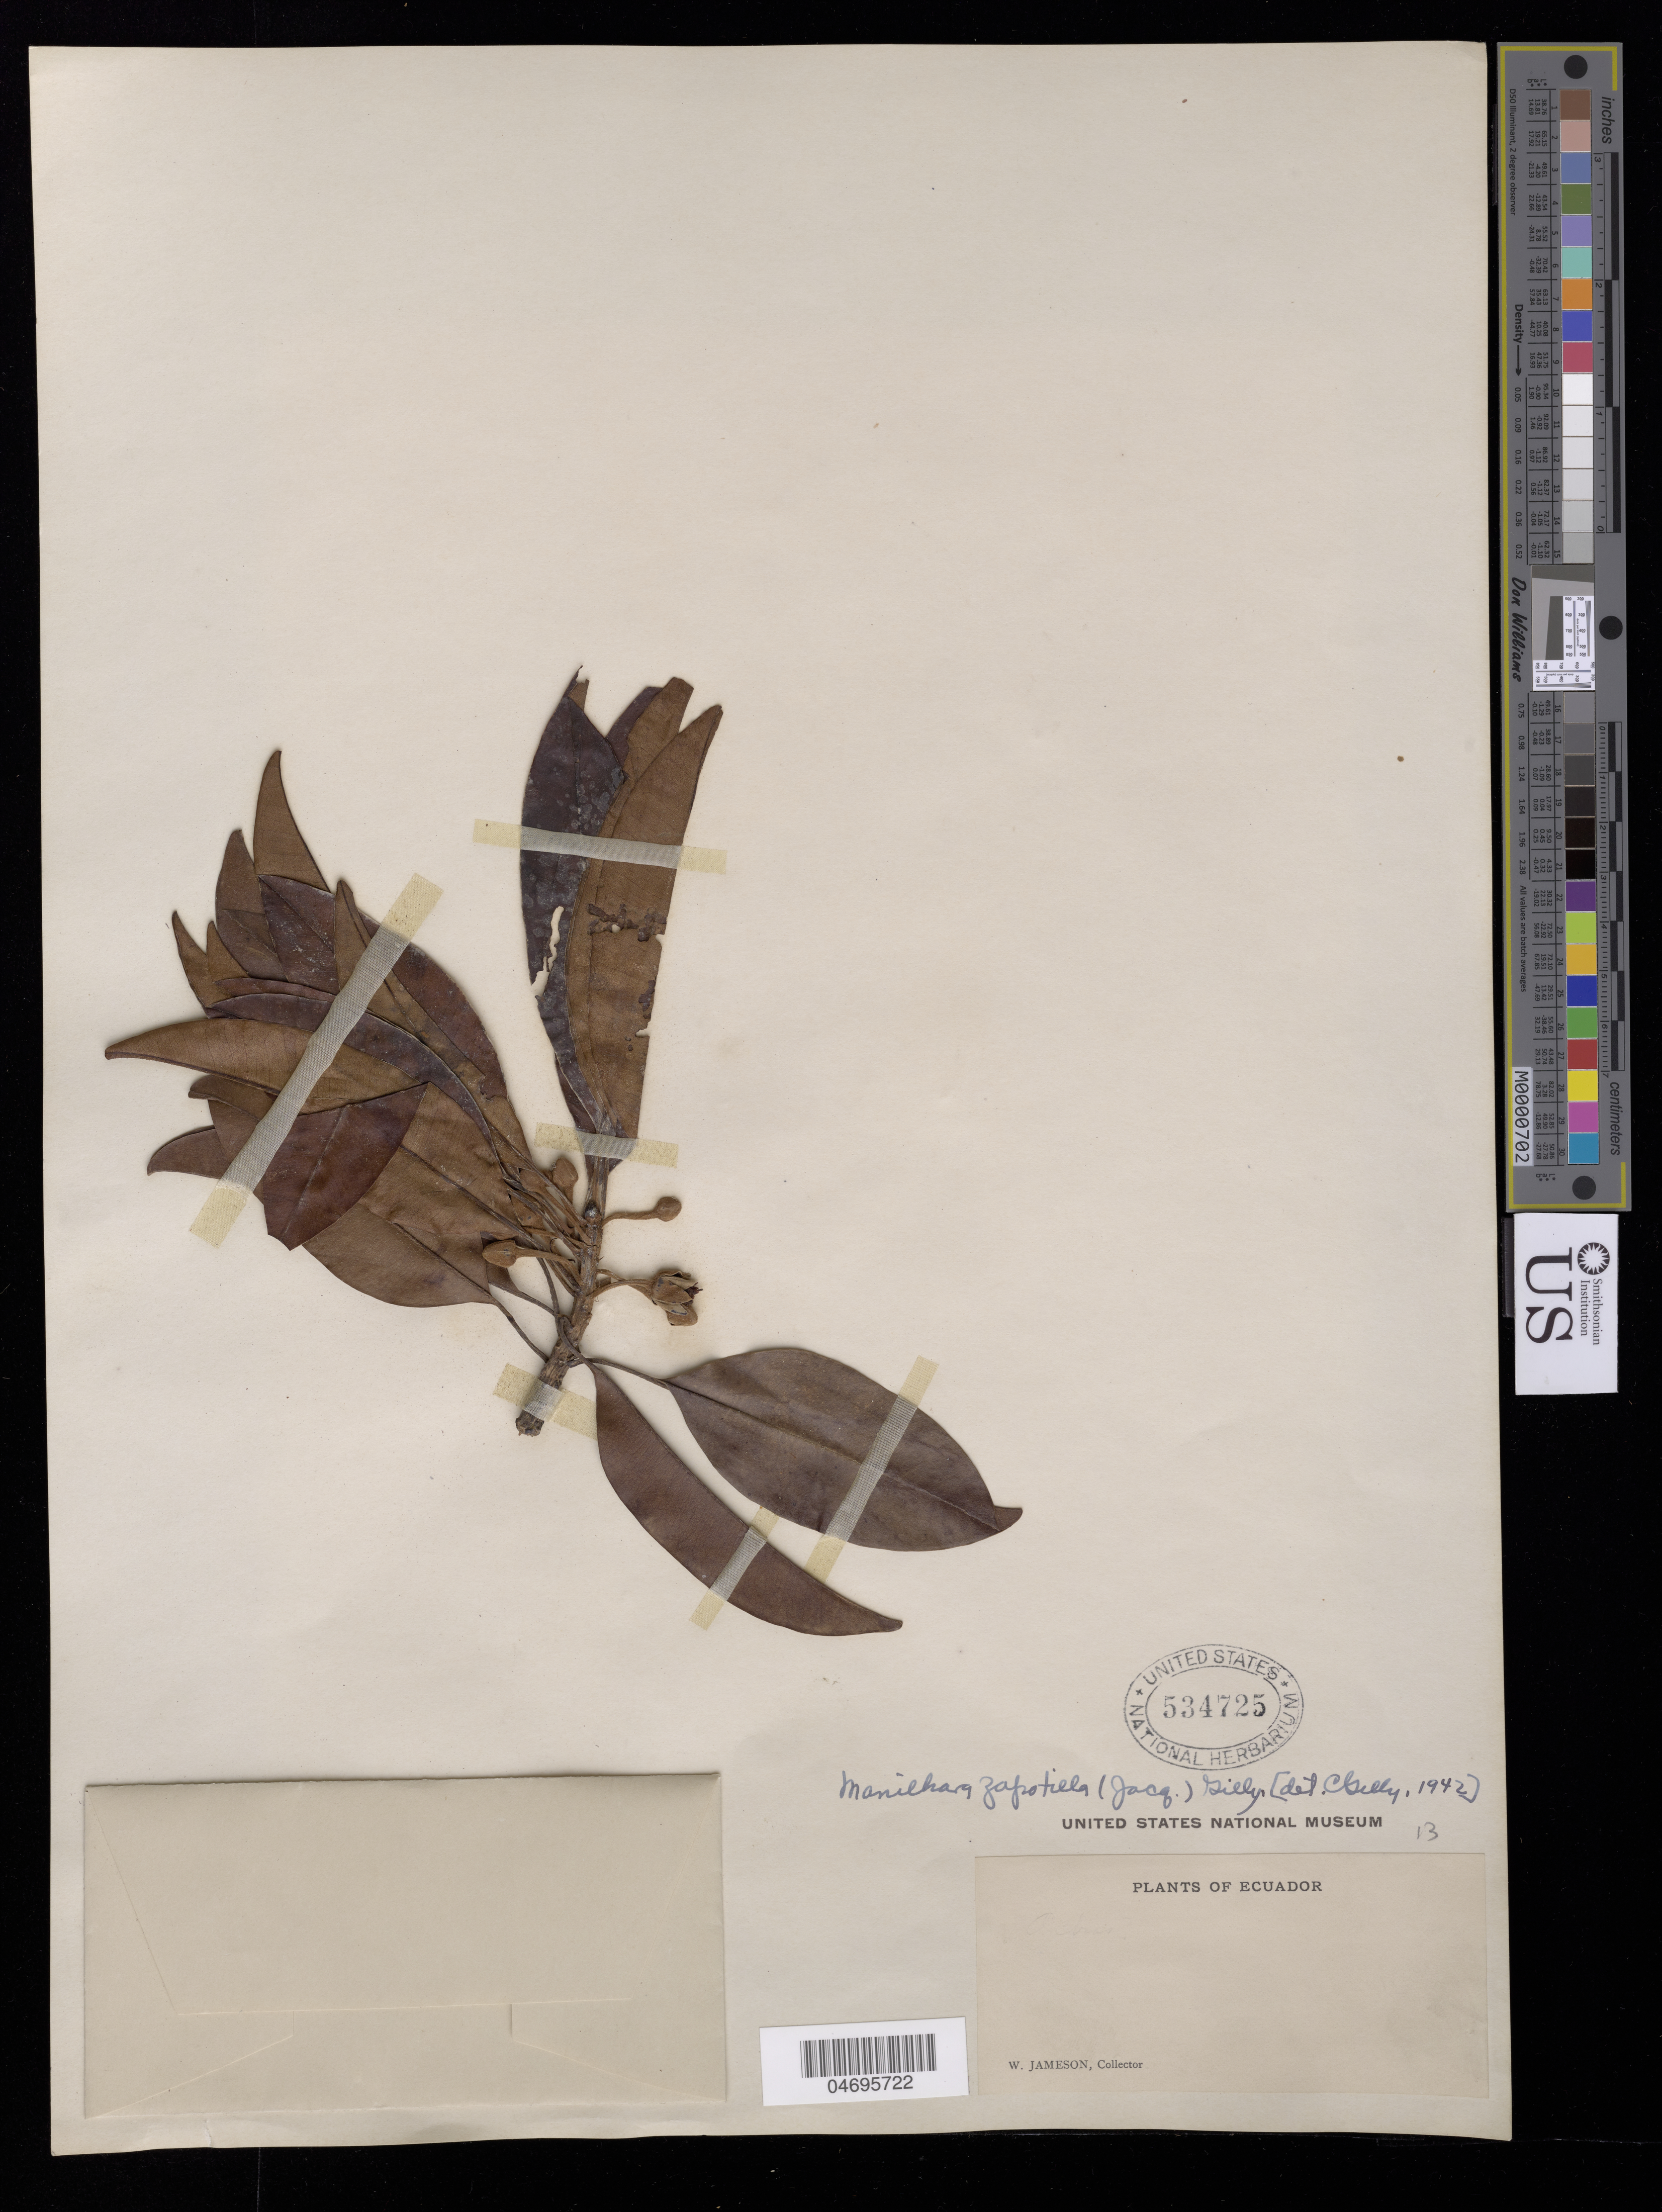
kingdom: Plantae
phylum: Tracheophyta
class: Magnoliopsida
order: Ericales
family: Sapotaceae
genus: Manilkara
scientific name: Manilkara zapotilla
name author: (Jacq.) Gilly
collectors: W. Jameson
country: Ecuador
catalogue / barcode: US 534725